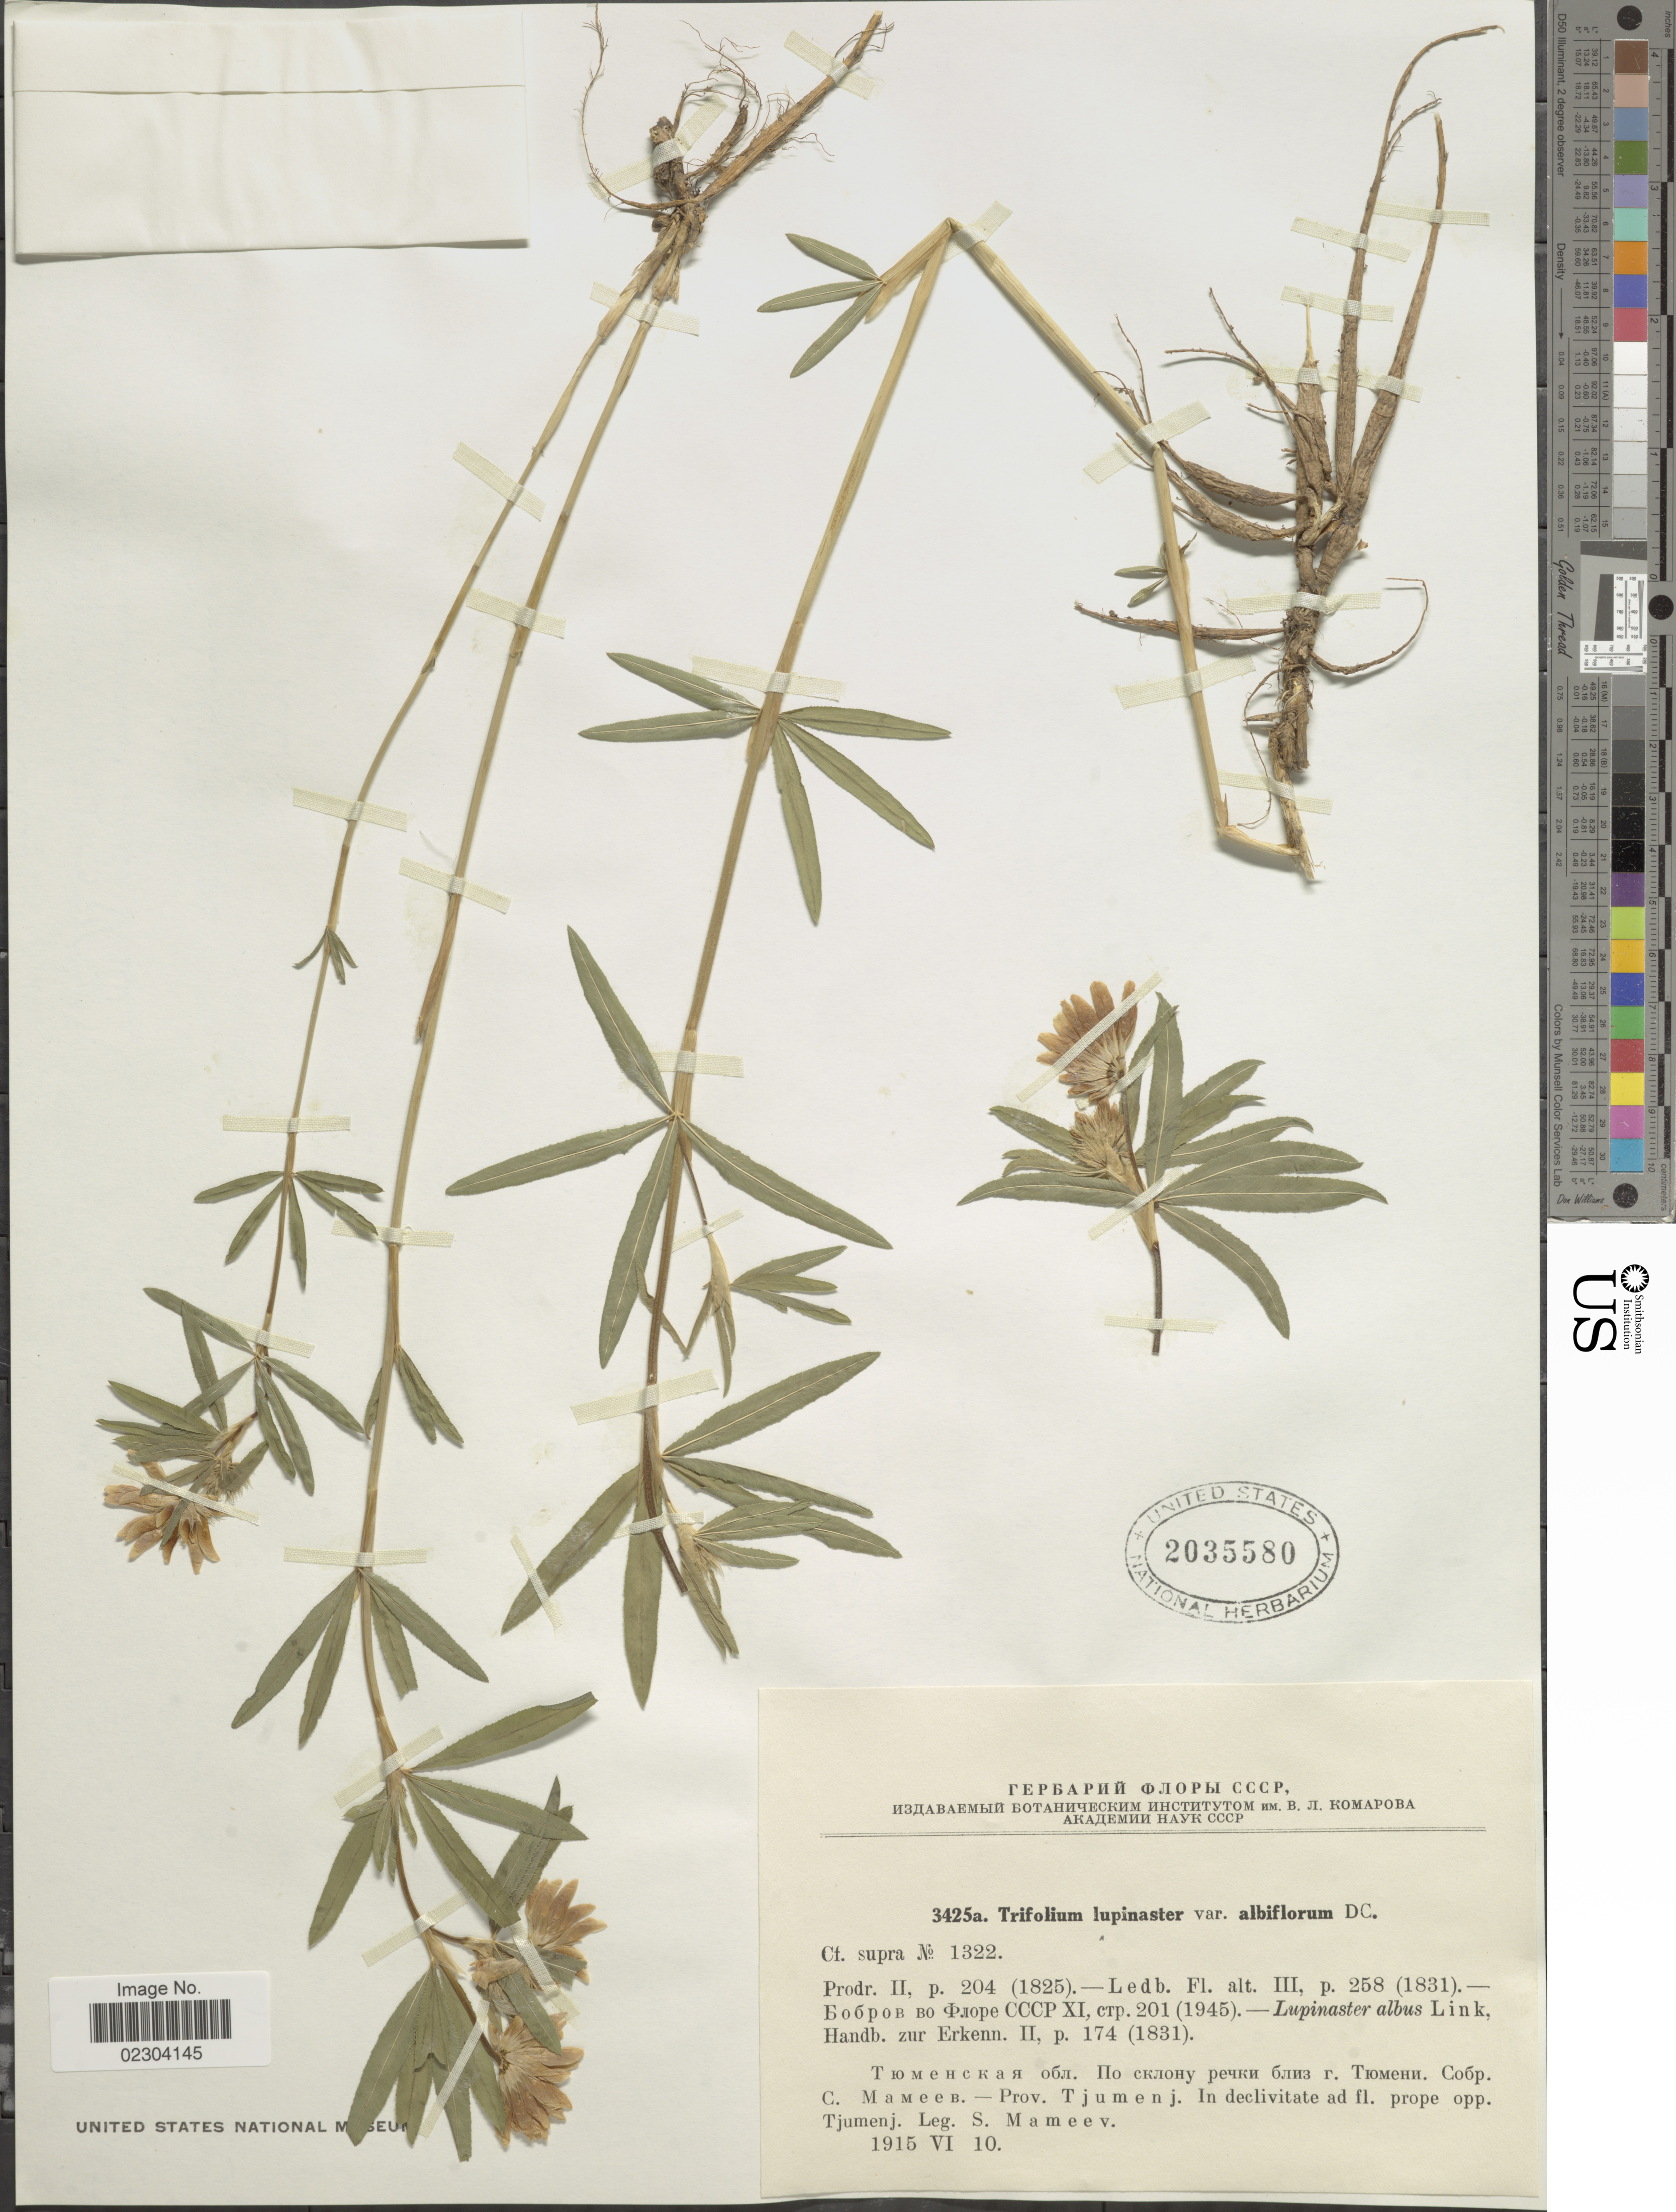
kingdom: Plantae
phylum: Tracheophyta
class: Magnoliopsida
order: Fabales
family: Fabaceae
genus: Trifolium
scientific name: Trifolium lupinaster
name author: L.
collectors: S. Mameev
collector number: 1322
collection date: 1915-06-10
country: Russian Federation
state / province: Tyumen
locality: Prov. Tjumenj. In declivitate ad fl. prope opp. Tjumenj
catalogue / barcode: US 2035580